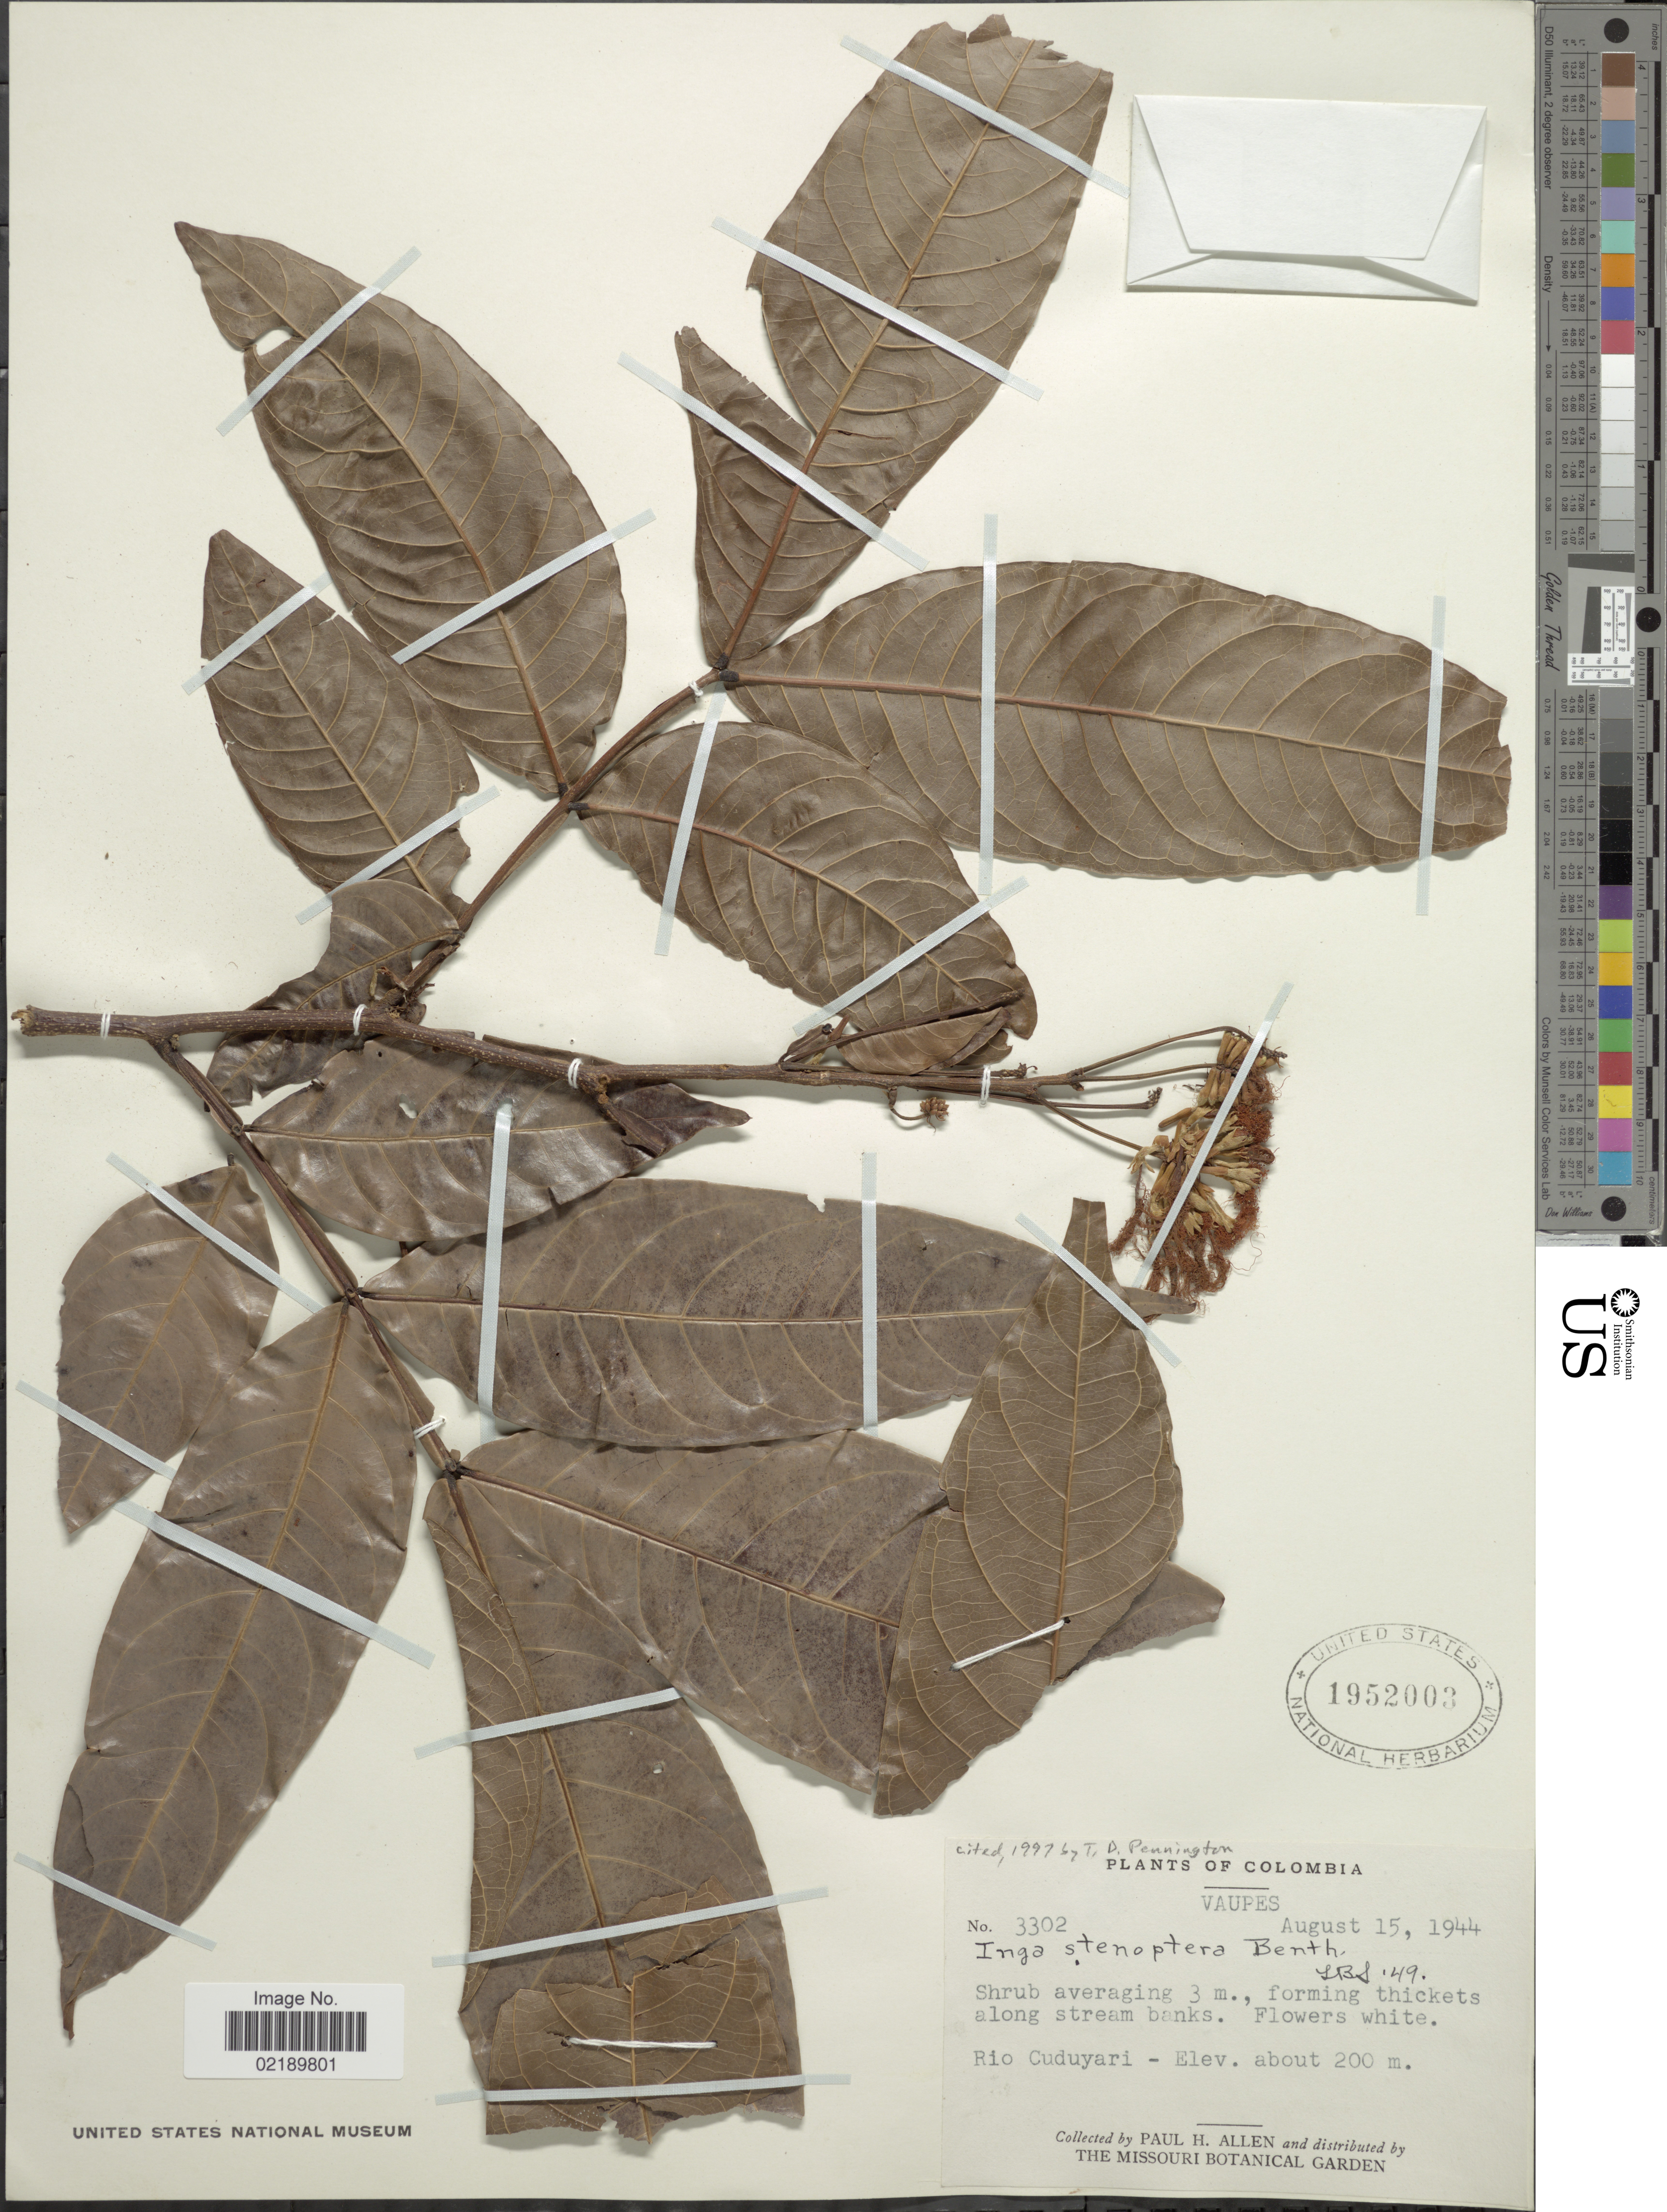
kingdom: Plantae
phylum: Tracheophyta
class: Magnoliopsida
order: Fabales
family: Fabaceae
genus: Inga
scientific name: Inga stenoptera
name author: Benth.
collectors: P. H. Allen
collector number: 3302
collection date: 1944-08-15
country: Colombia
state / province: Vaupés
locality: Rio Cuduyari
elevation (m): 200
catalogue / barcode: US 1952003